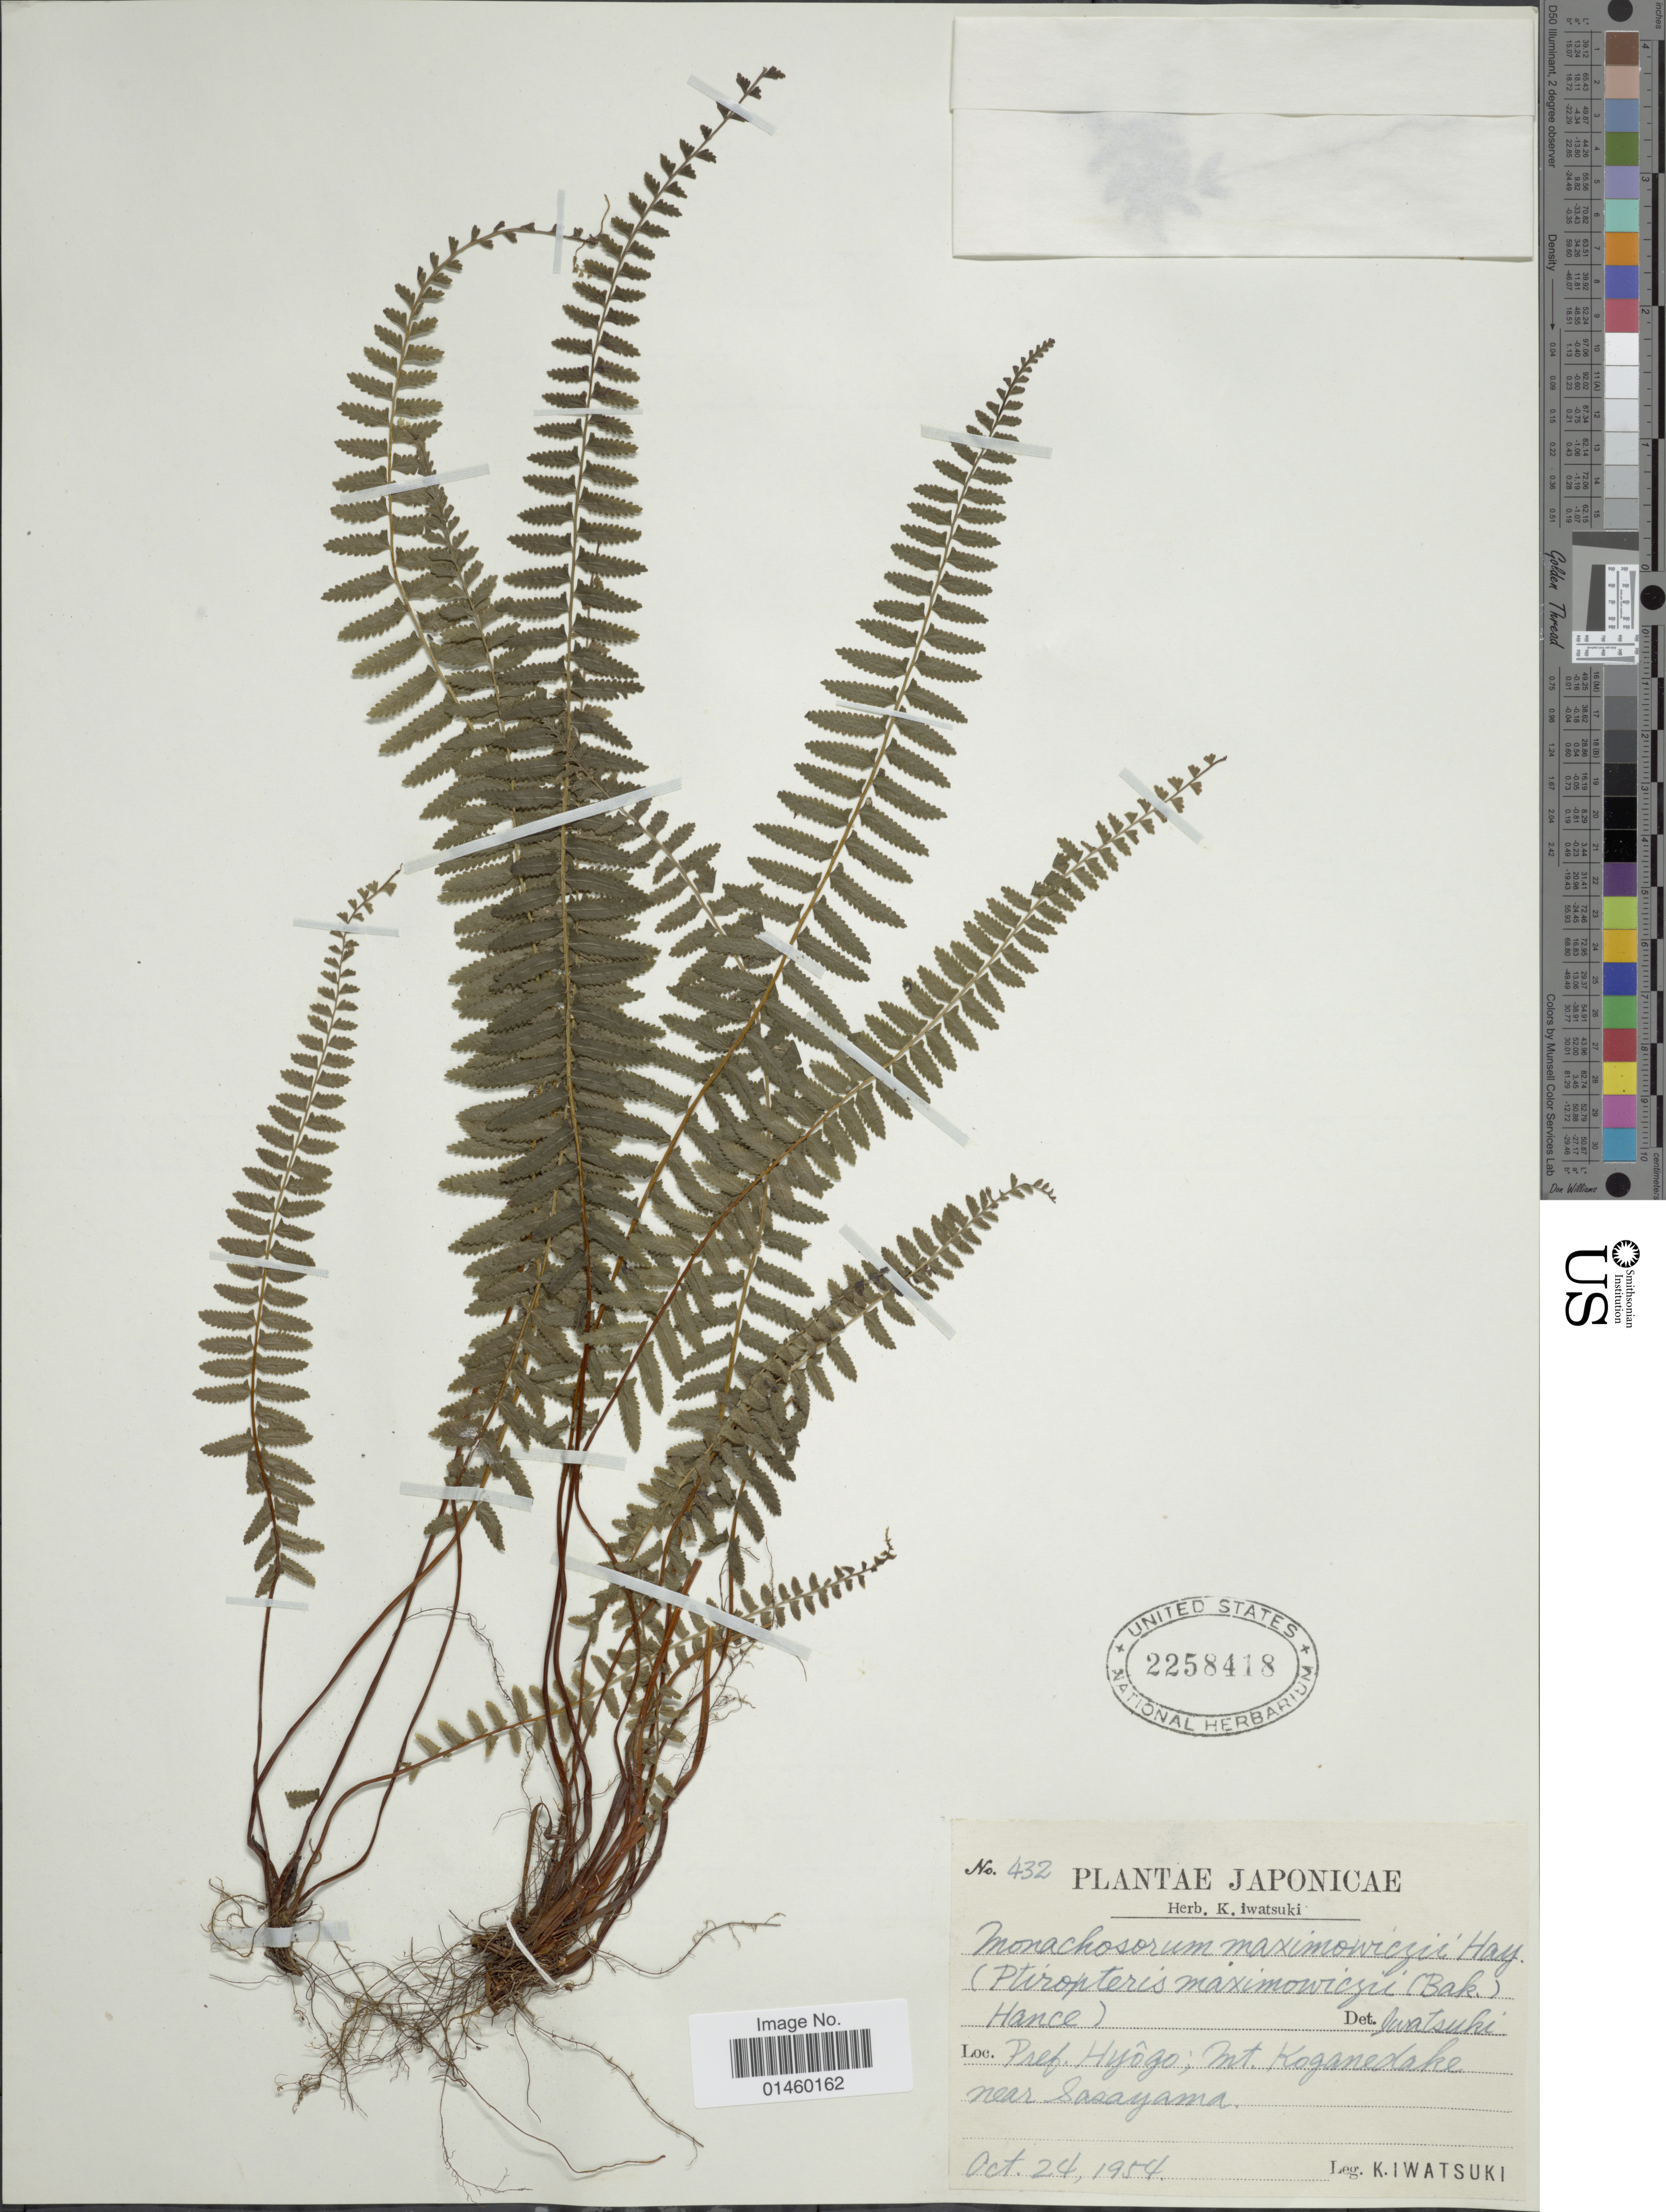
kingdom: Plantae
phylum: Tracheophyta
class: Polypodiopsida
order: Polypodiales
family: Dennstaedtiaceae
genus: Monachosorum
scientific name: Monachosorum maximowiczii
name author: (Baker) Hayata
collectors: K. Iwatsuki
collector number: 432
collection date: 1954-10-24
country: Japan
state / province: Hyogo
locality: Plantae Japonicae. Pref. Hyogo; Mt. Koganedake near Sasayama.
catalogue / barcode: US 2258418